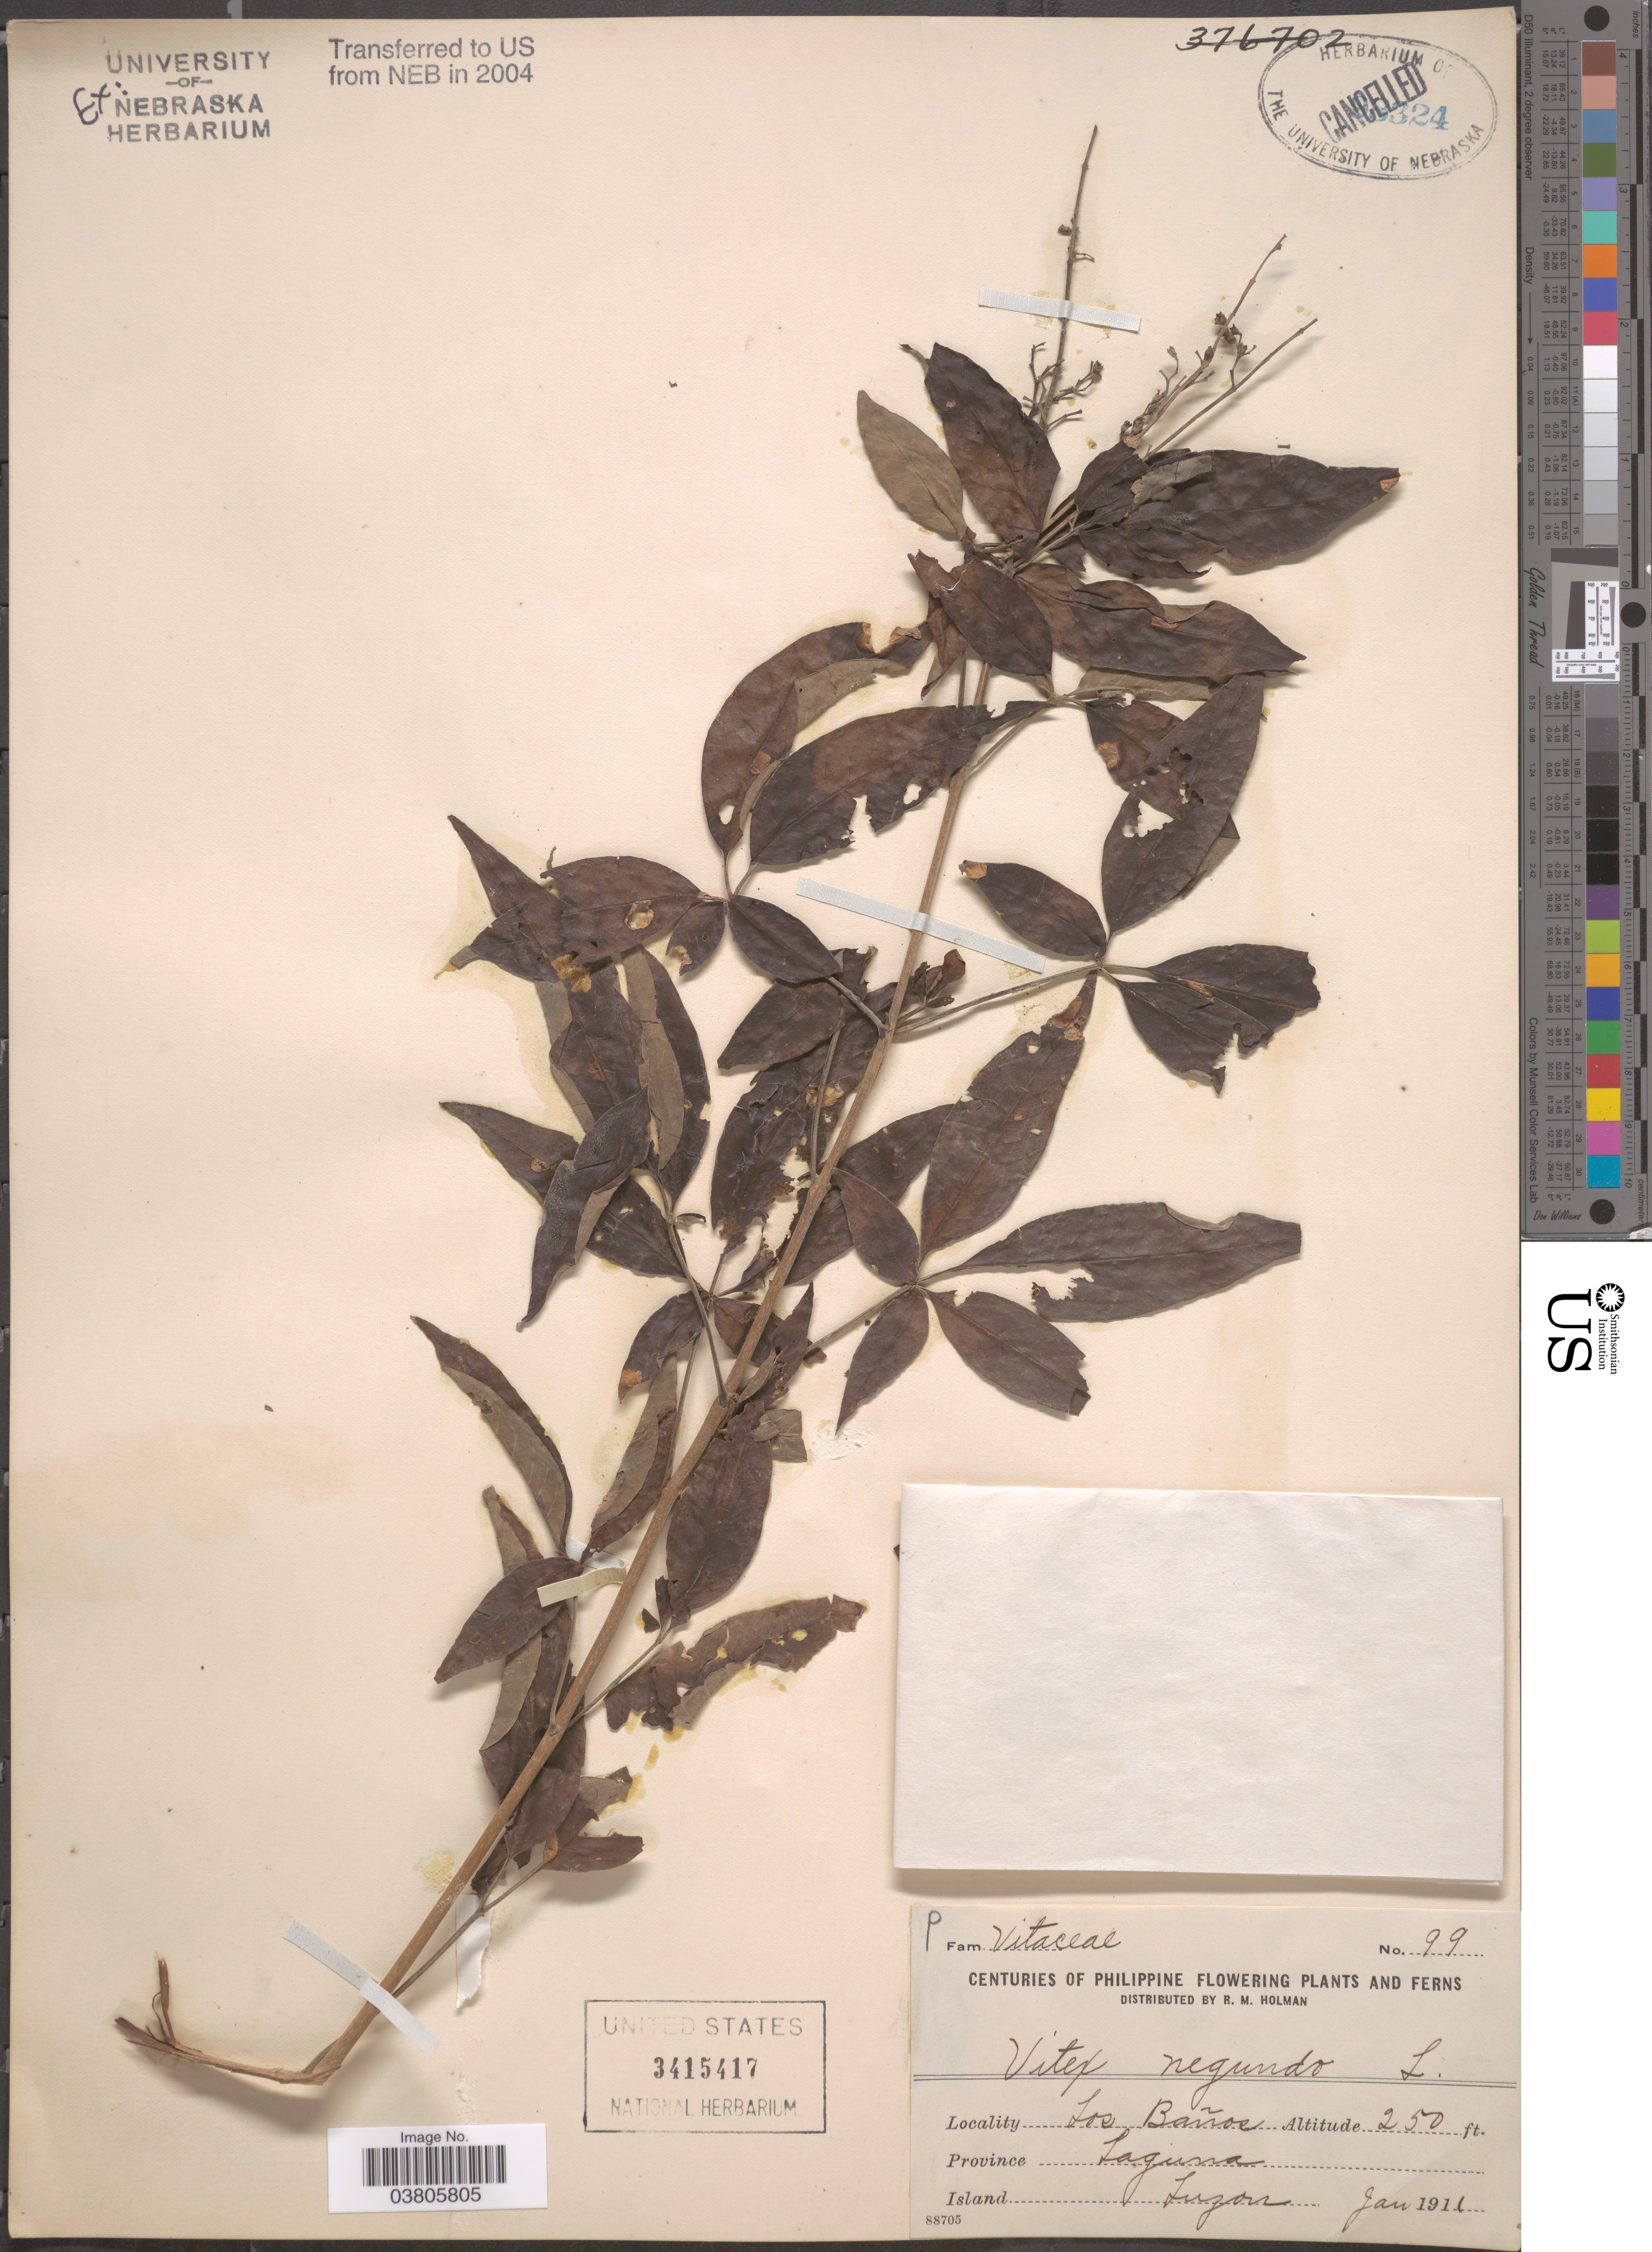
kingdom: Plantae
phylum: Tracheophyta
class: Magnoliopsida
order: Lamiales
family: Lamiaceae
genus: Vitex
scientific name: Vitex negundo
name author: L.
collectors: R. Holman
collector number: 99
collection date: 1911-01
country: Philippines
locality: Los Baños. Province Laguna. Island Luzon.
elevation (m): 76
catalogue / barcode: US 3415417